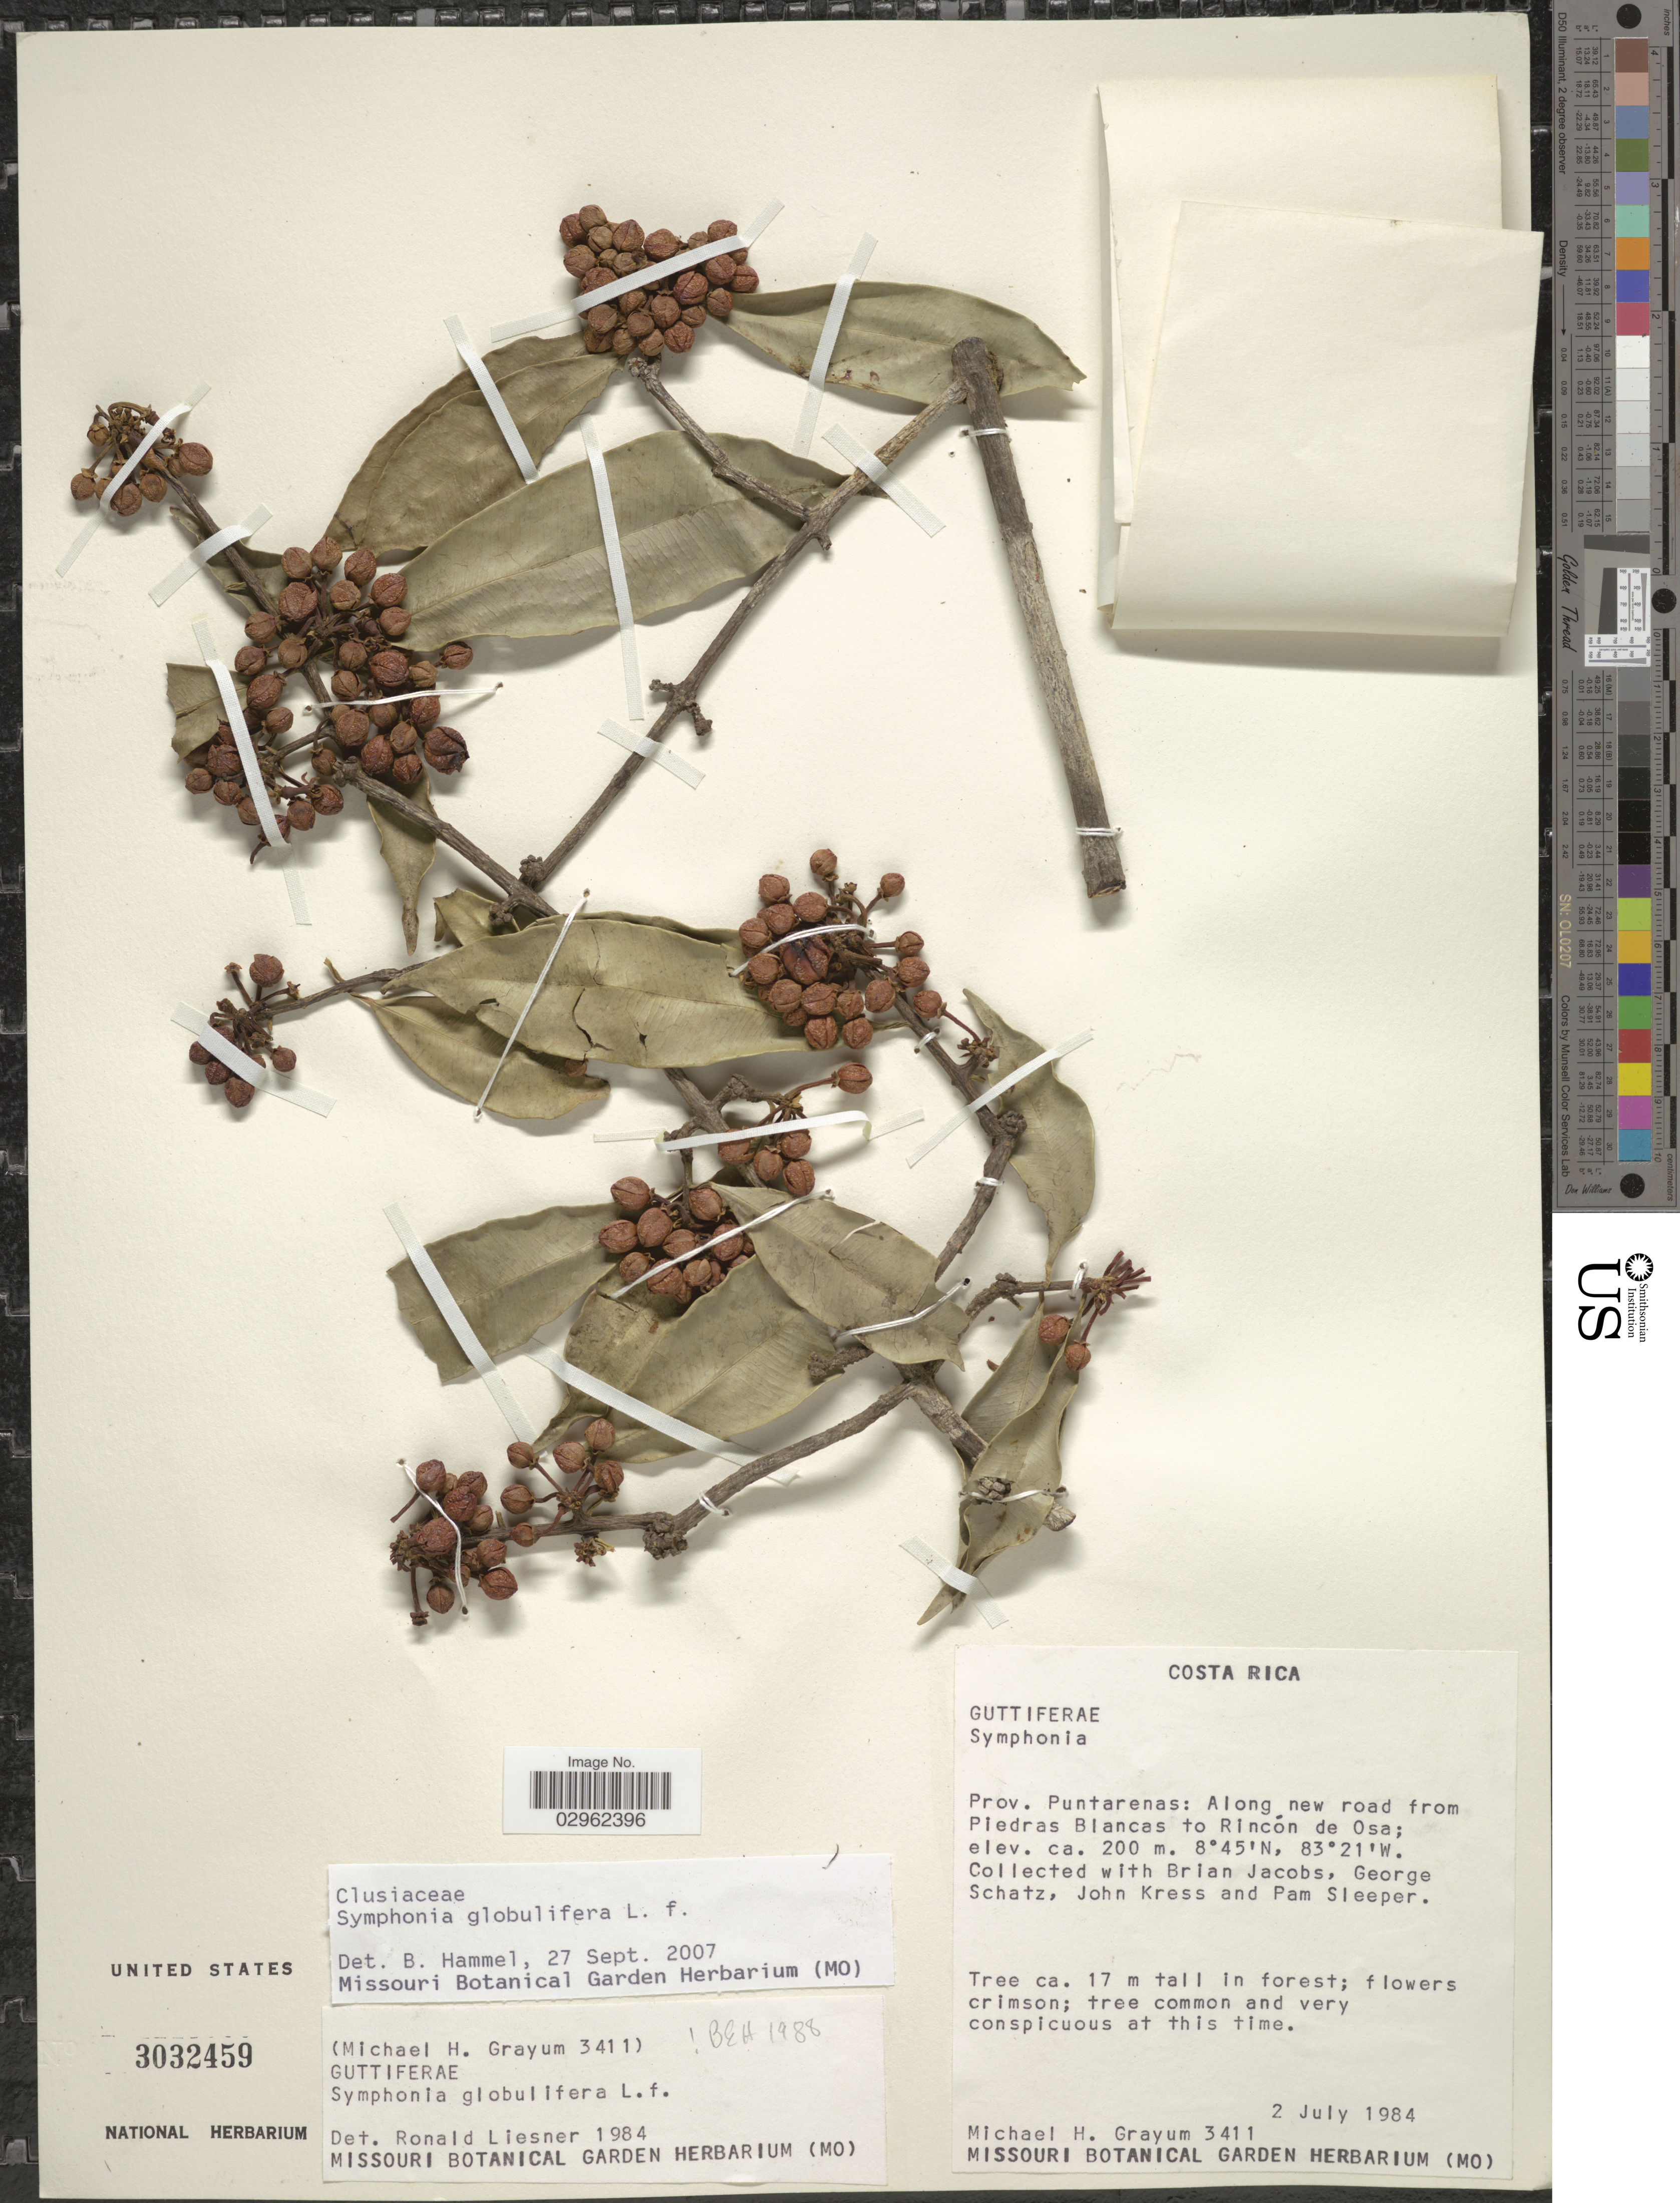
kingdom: Plantae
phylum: Tracheophyta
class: Magnoliopsida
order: Malpighiales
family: Clusiaceae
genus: Symphonia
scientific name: Symphonia globulifera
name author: L. f.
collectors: M. H. Grayum, B. Jacobs, G. Schatz, J. Kress & P. Sleeper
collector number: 3411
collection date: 1984-07-02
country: Costa Rica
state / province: Puntarenas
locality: Prov. Puntarenas: Along new road from Piedras Blancas to Rincón de Osa.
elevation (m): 200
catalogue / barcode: US 3032459